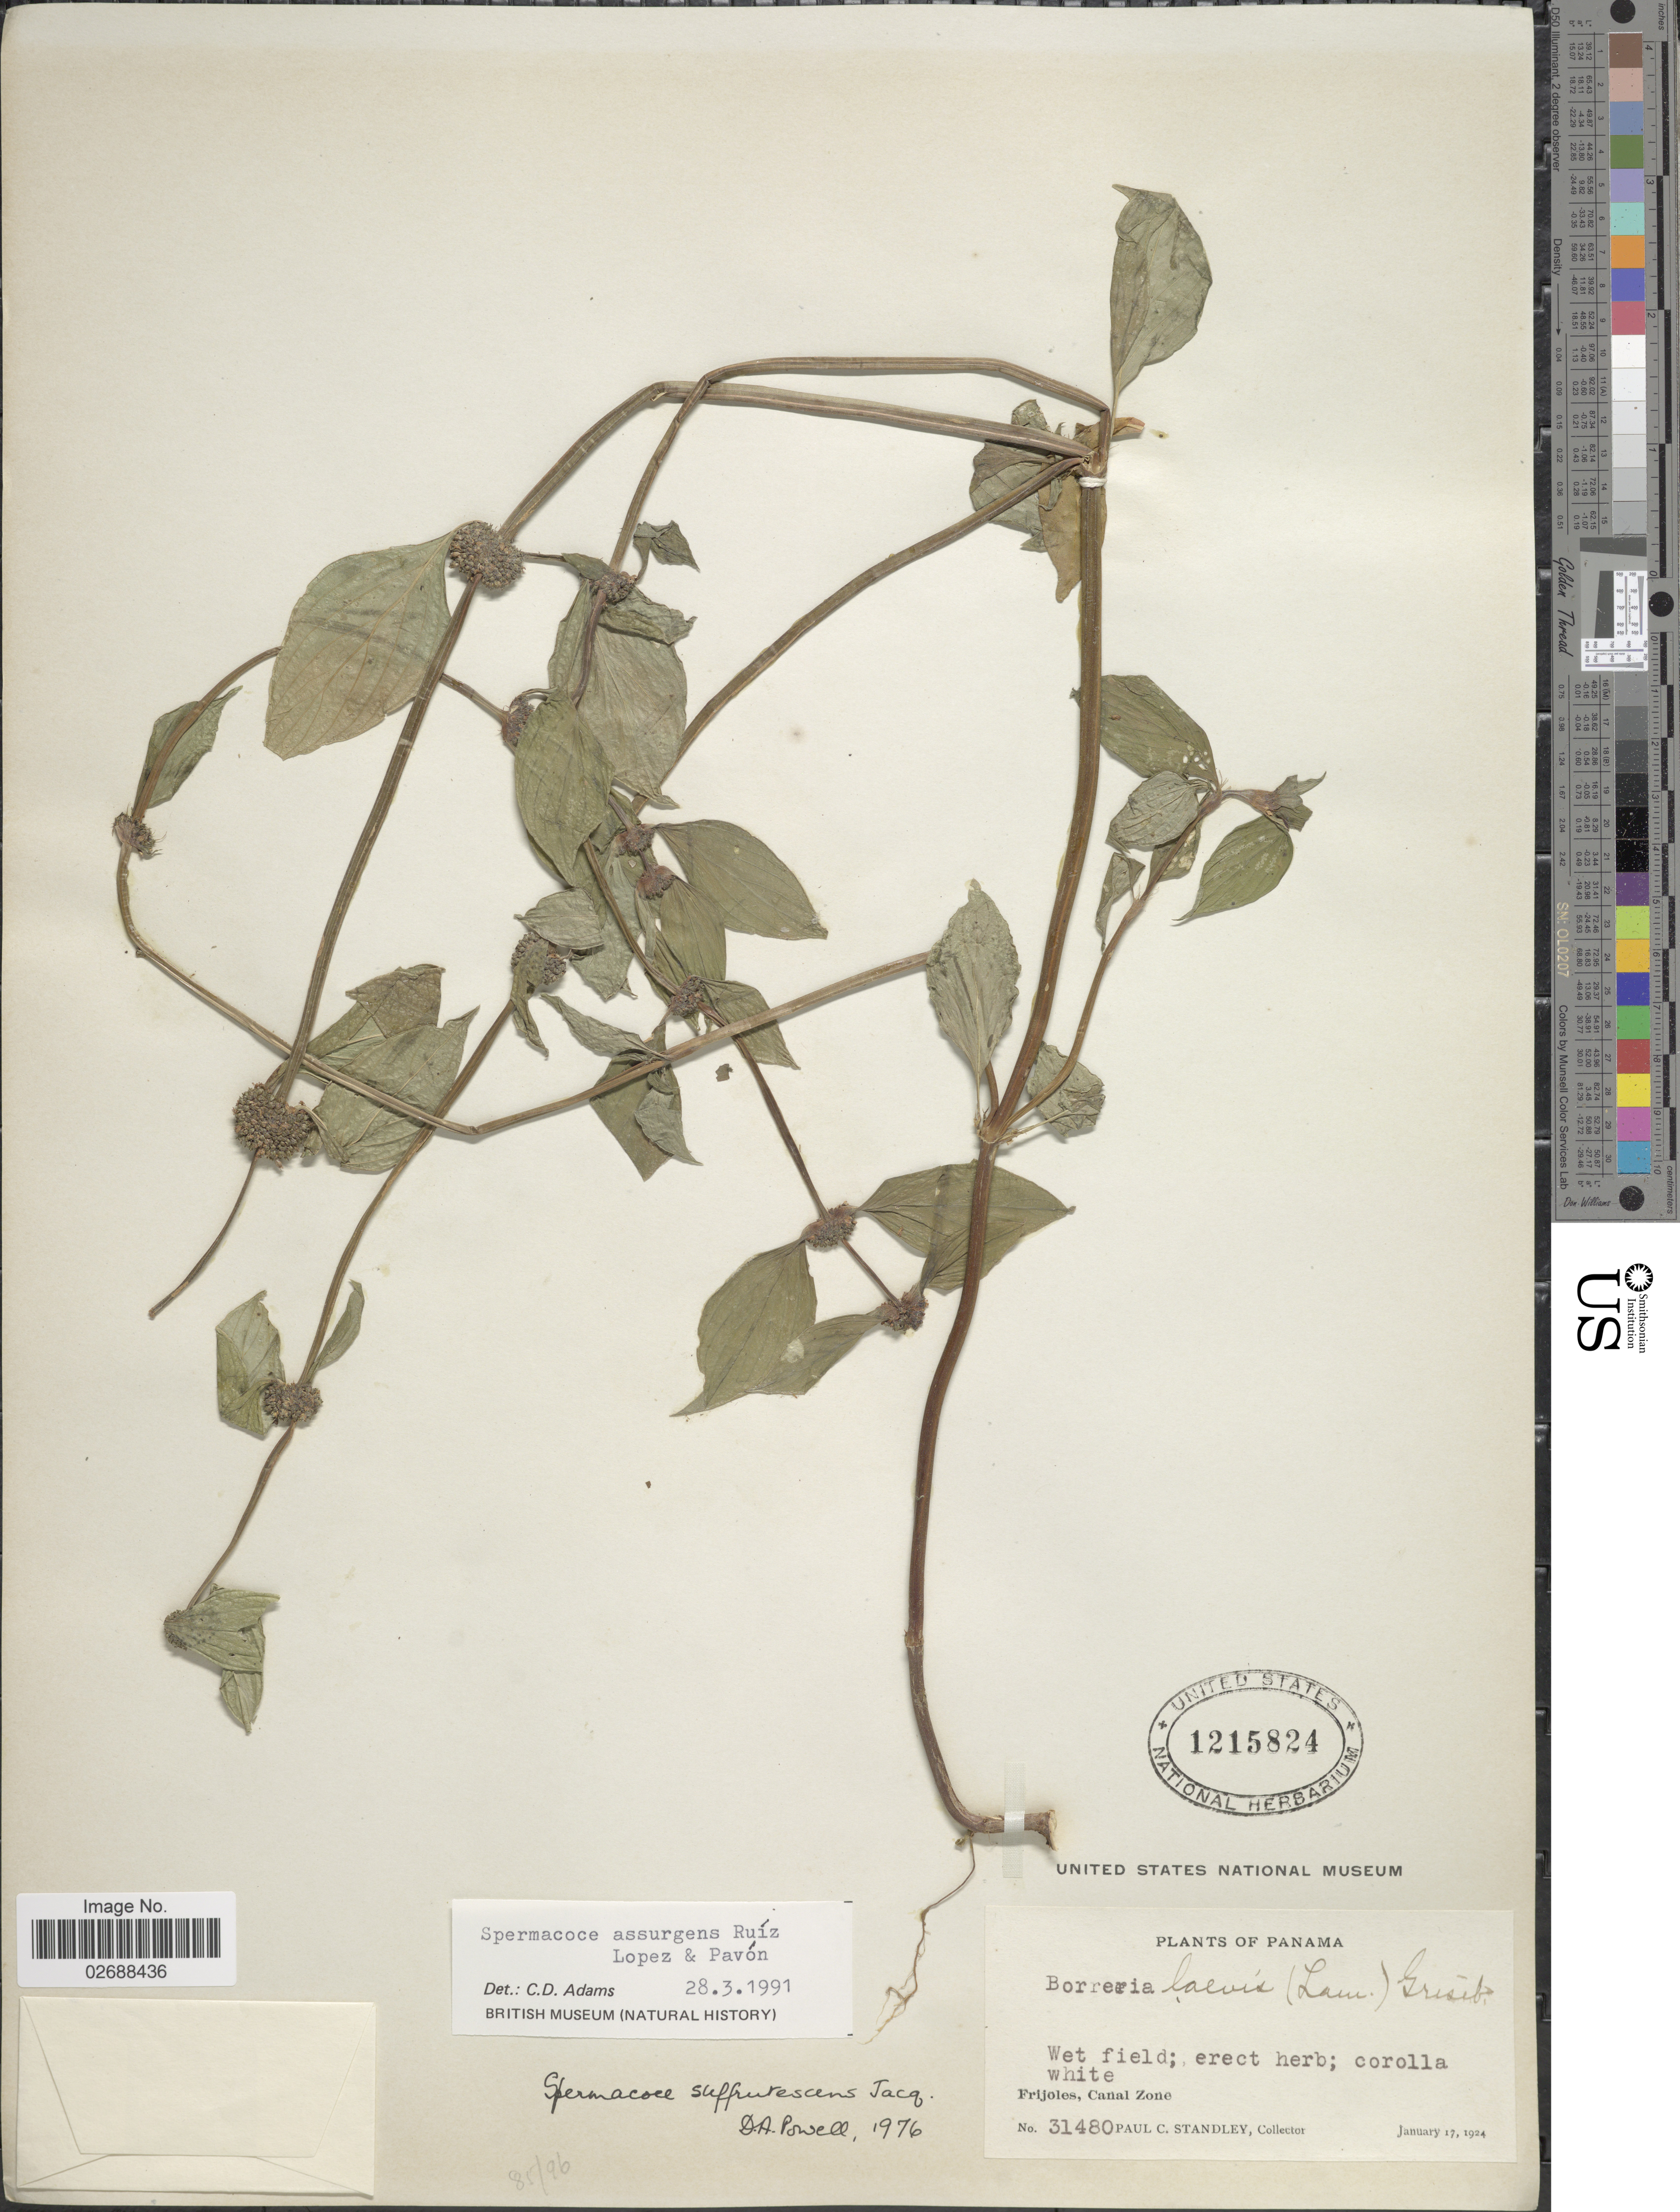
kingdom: Plantae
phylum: Tracheophyta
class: Magnoliopsida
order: Gentianales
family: Rubiaceae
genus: Spermacoce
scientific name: Spermacoce assurgens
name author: Ruiz & Pav.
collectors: P. C. Standley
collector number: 31480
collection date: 1924-01-17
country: Panama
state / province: Colón / Panamá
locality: Frijoles, Canal Zone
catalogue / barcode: US 1215824